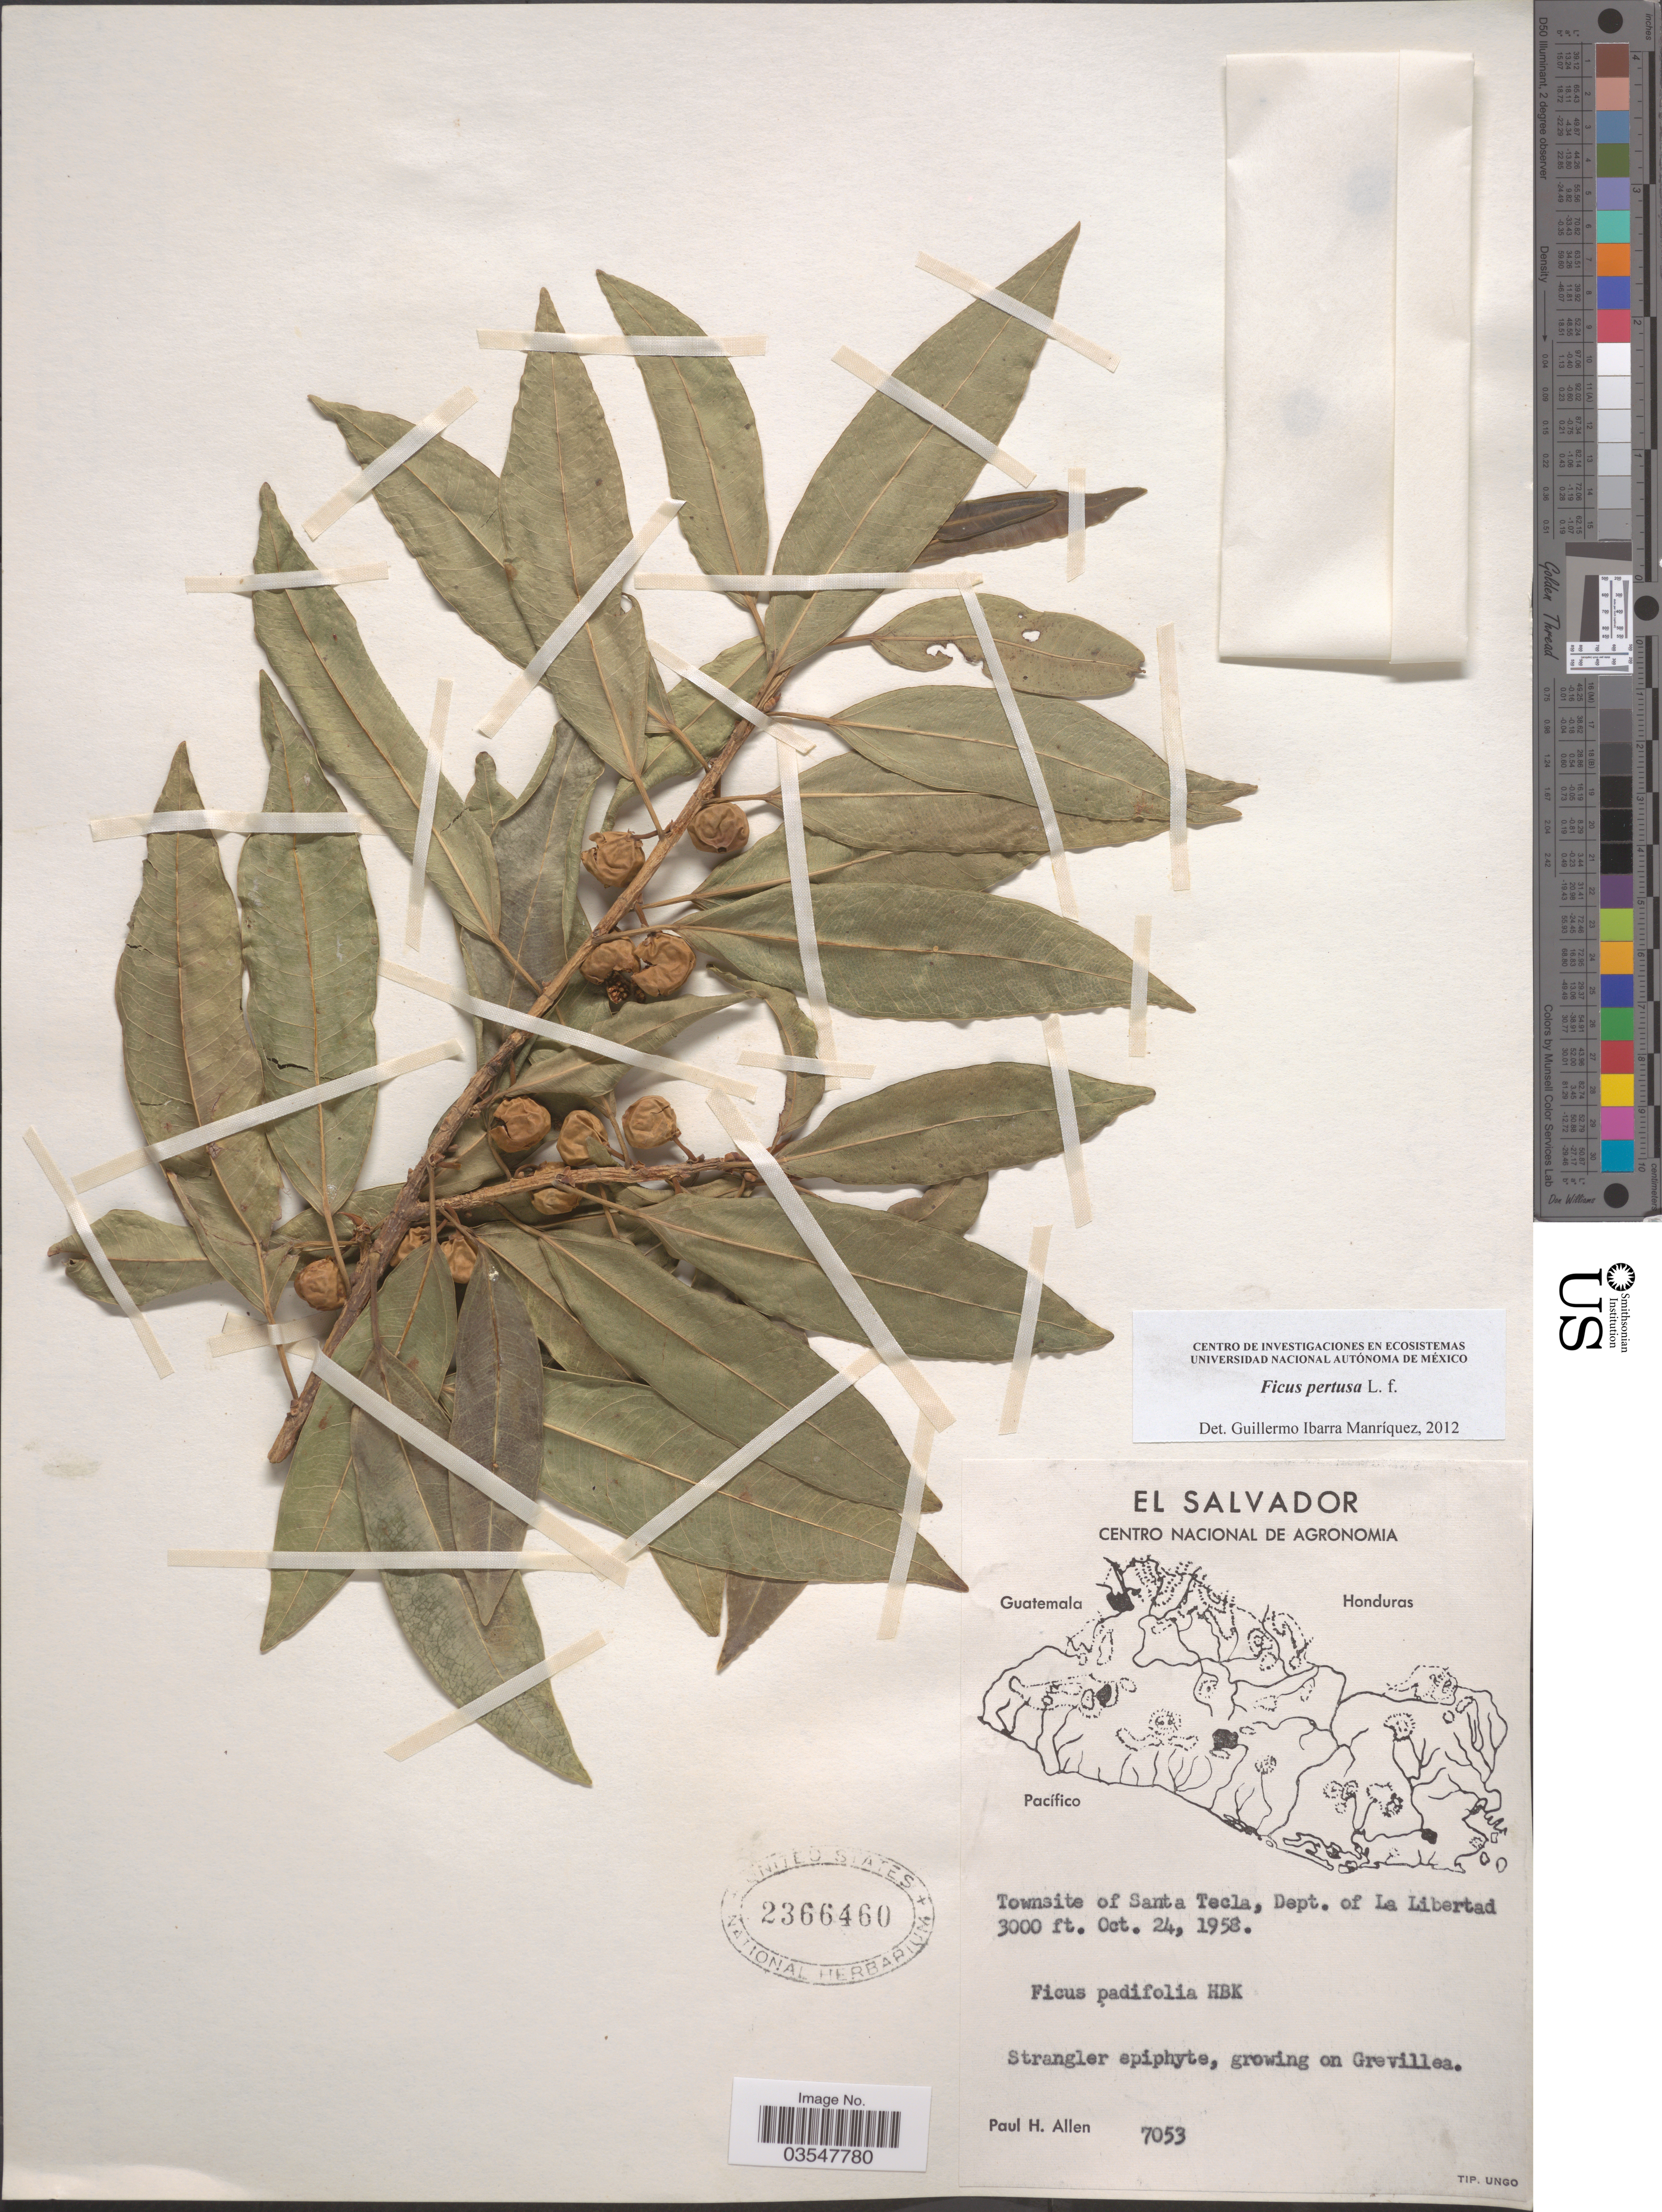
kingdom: Plantae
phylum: Tracheophyta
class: Magnoliopsida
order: Rosales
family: Moraceae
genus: Ficus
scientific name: Ficus pertusa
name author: L. f.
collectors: P. H. Allen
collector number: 7053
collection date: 1958-10-24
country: El Salvador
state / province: La Libertad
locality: Townsite of Santa Tecla, Dept. of La Libertad.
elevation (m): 914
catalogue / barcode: US 2366460